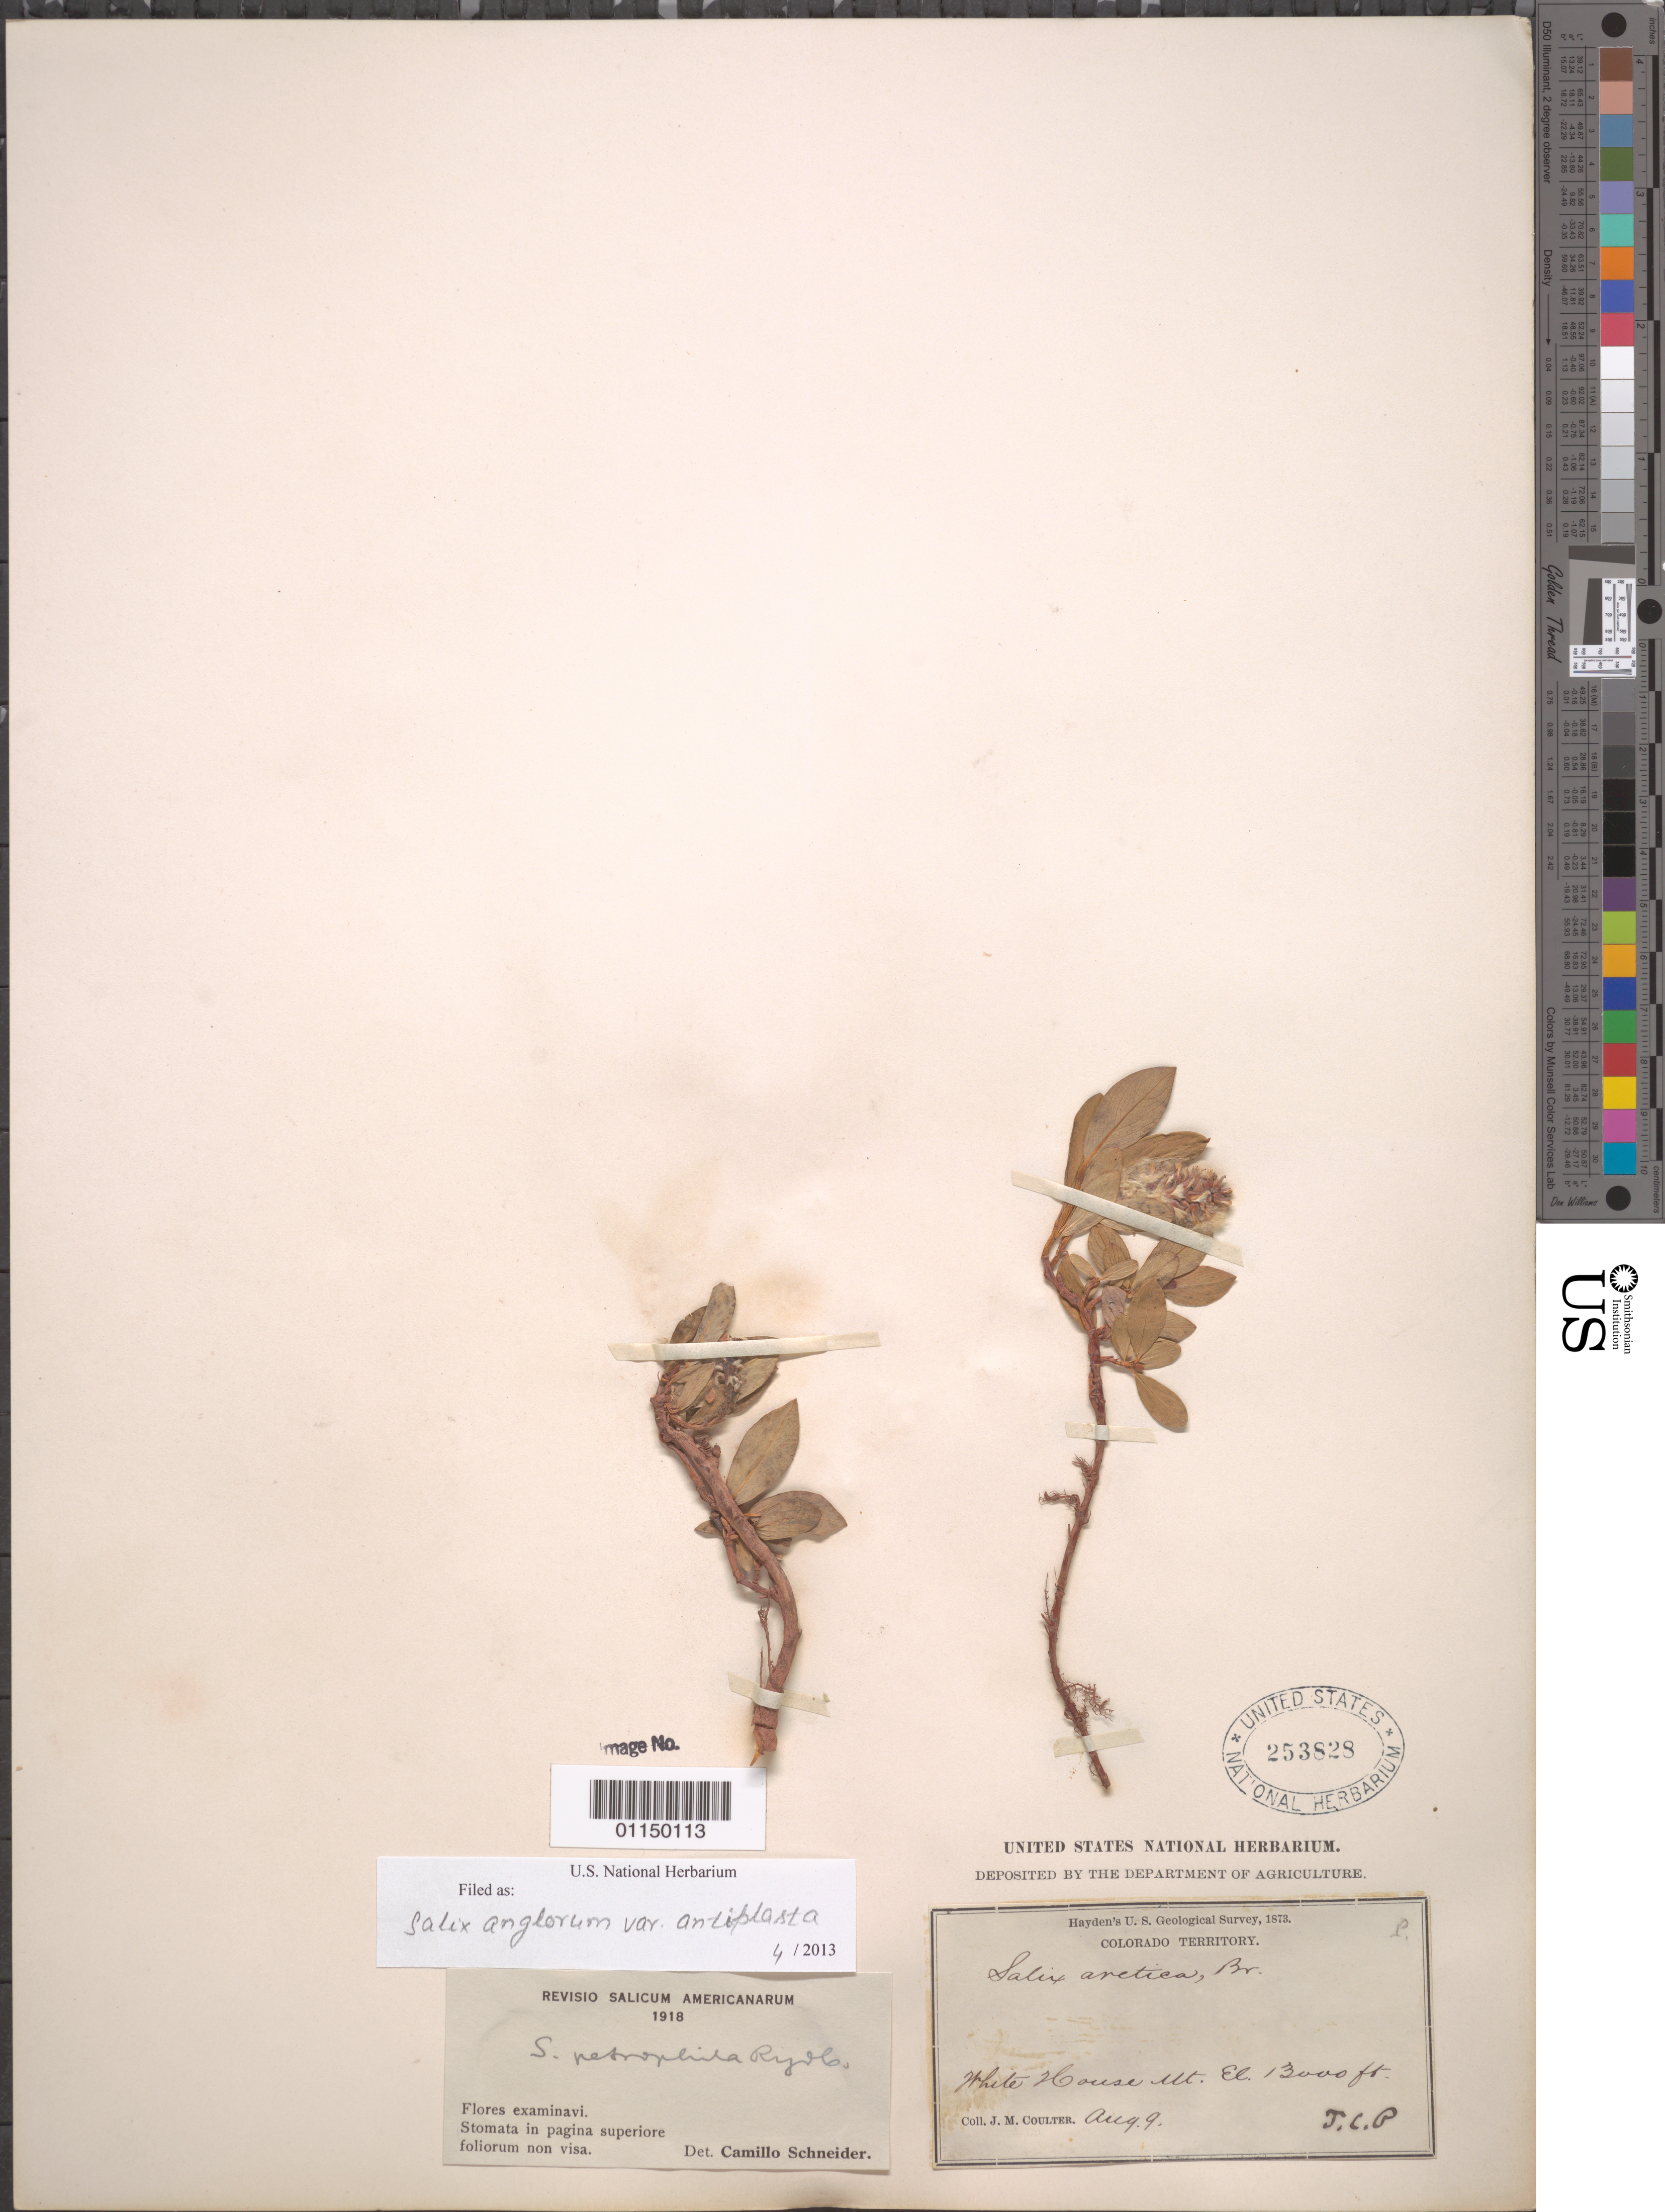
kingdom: Plantae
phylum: Tracheophyta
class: Magnoliopsida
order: Malpighiales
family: Salicaceae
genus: Salix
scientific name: Salix anglorum var. antiplasta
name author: C.K. Schneid.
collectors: J. M. Coulter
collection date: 1873-08-09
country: United States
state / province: Colorado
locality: White House Mt.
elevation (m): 3962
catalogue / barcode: US 253828